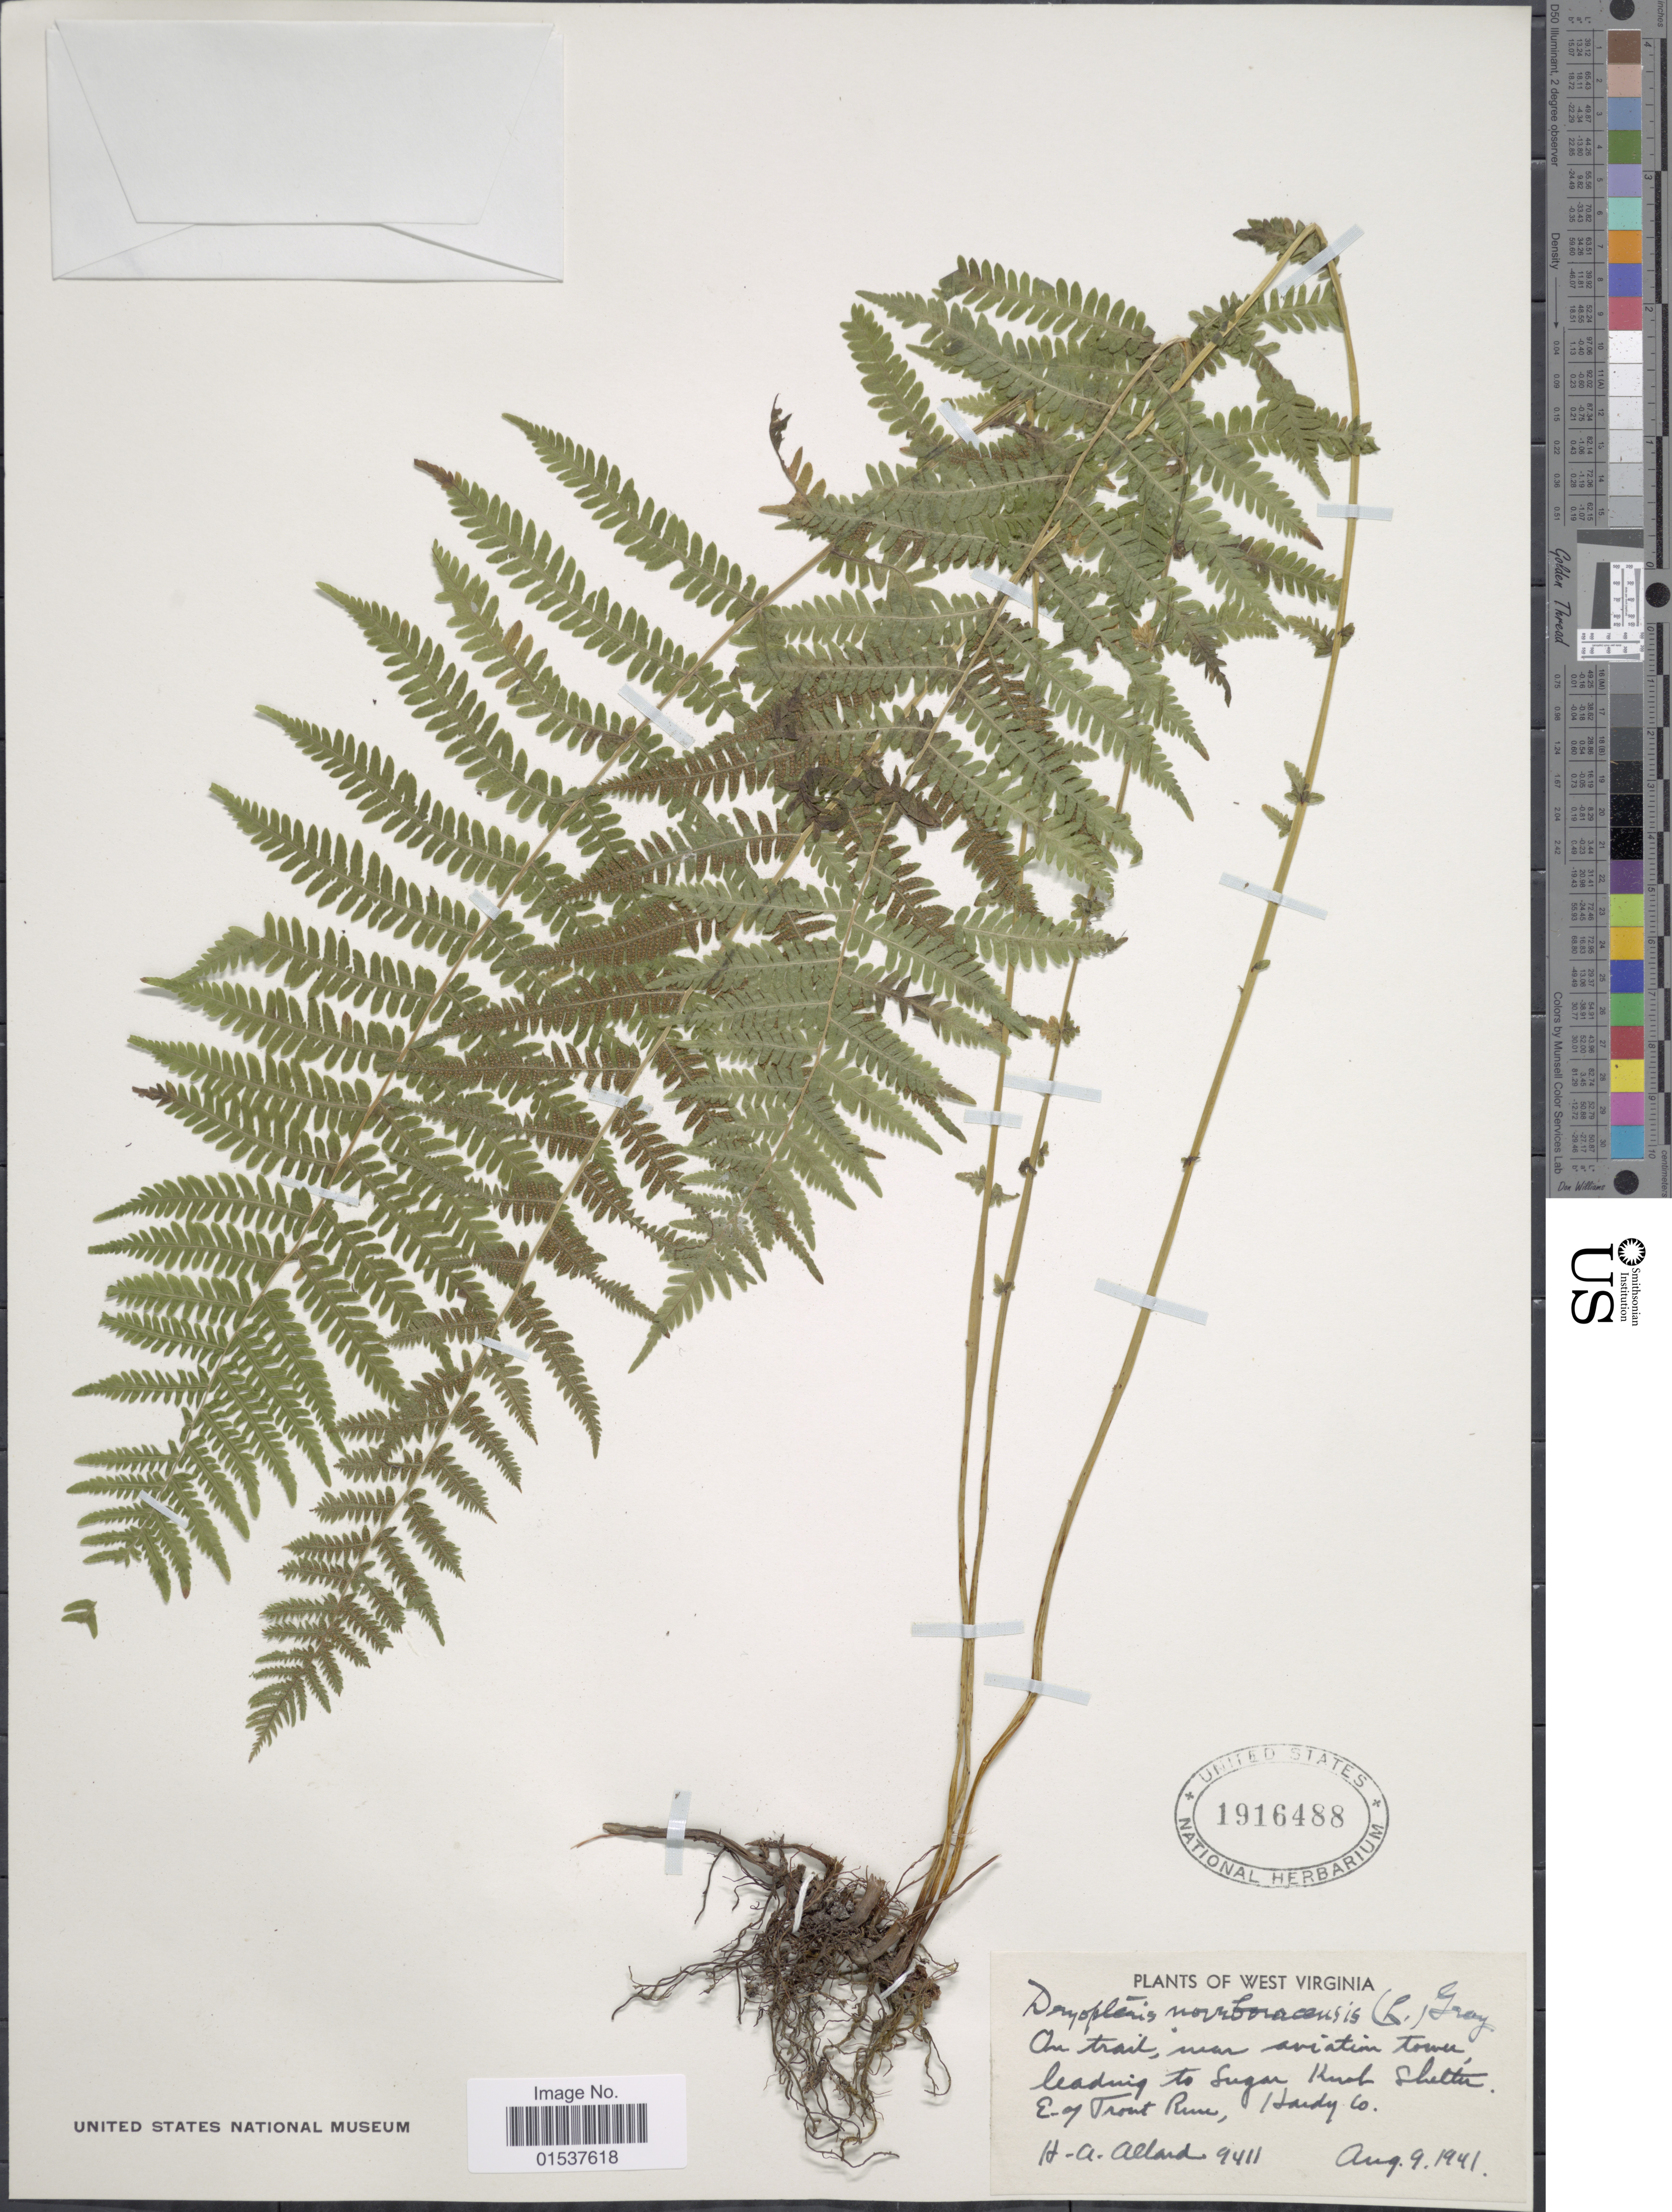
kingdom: Plantae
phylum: Tracheophyta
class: Polypodiopsida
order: Polypodiales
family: Thelypteridaceae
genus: Parathelypteris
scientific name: Parathelypteris noveboracensis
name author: (L.) Ching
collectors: H. A. Allard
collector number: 9411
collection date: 1941-08-09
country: United States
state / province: West Virginia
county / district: Hardy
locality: On trail, near aviation tower, leading to Sugar Knob Shelter. E. of Trout Run, Hardy Co.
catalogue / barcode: US 1916488